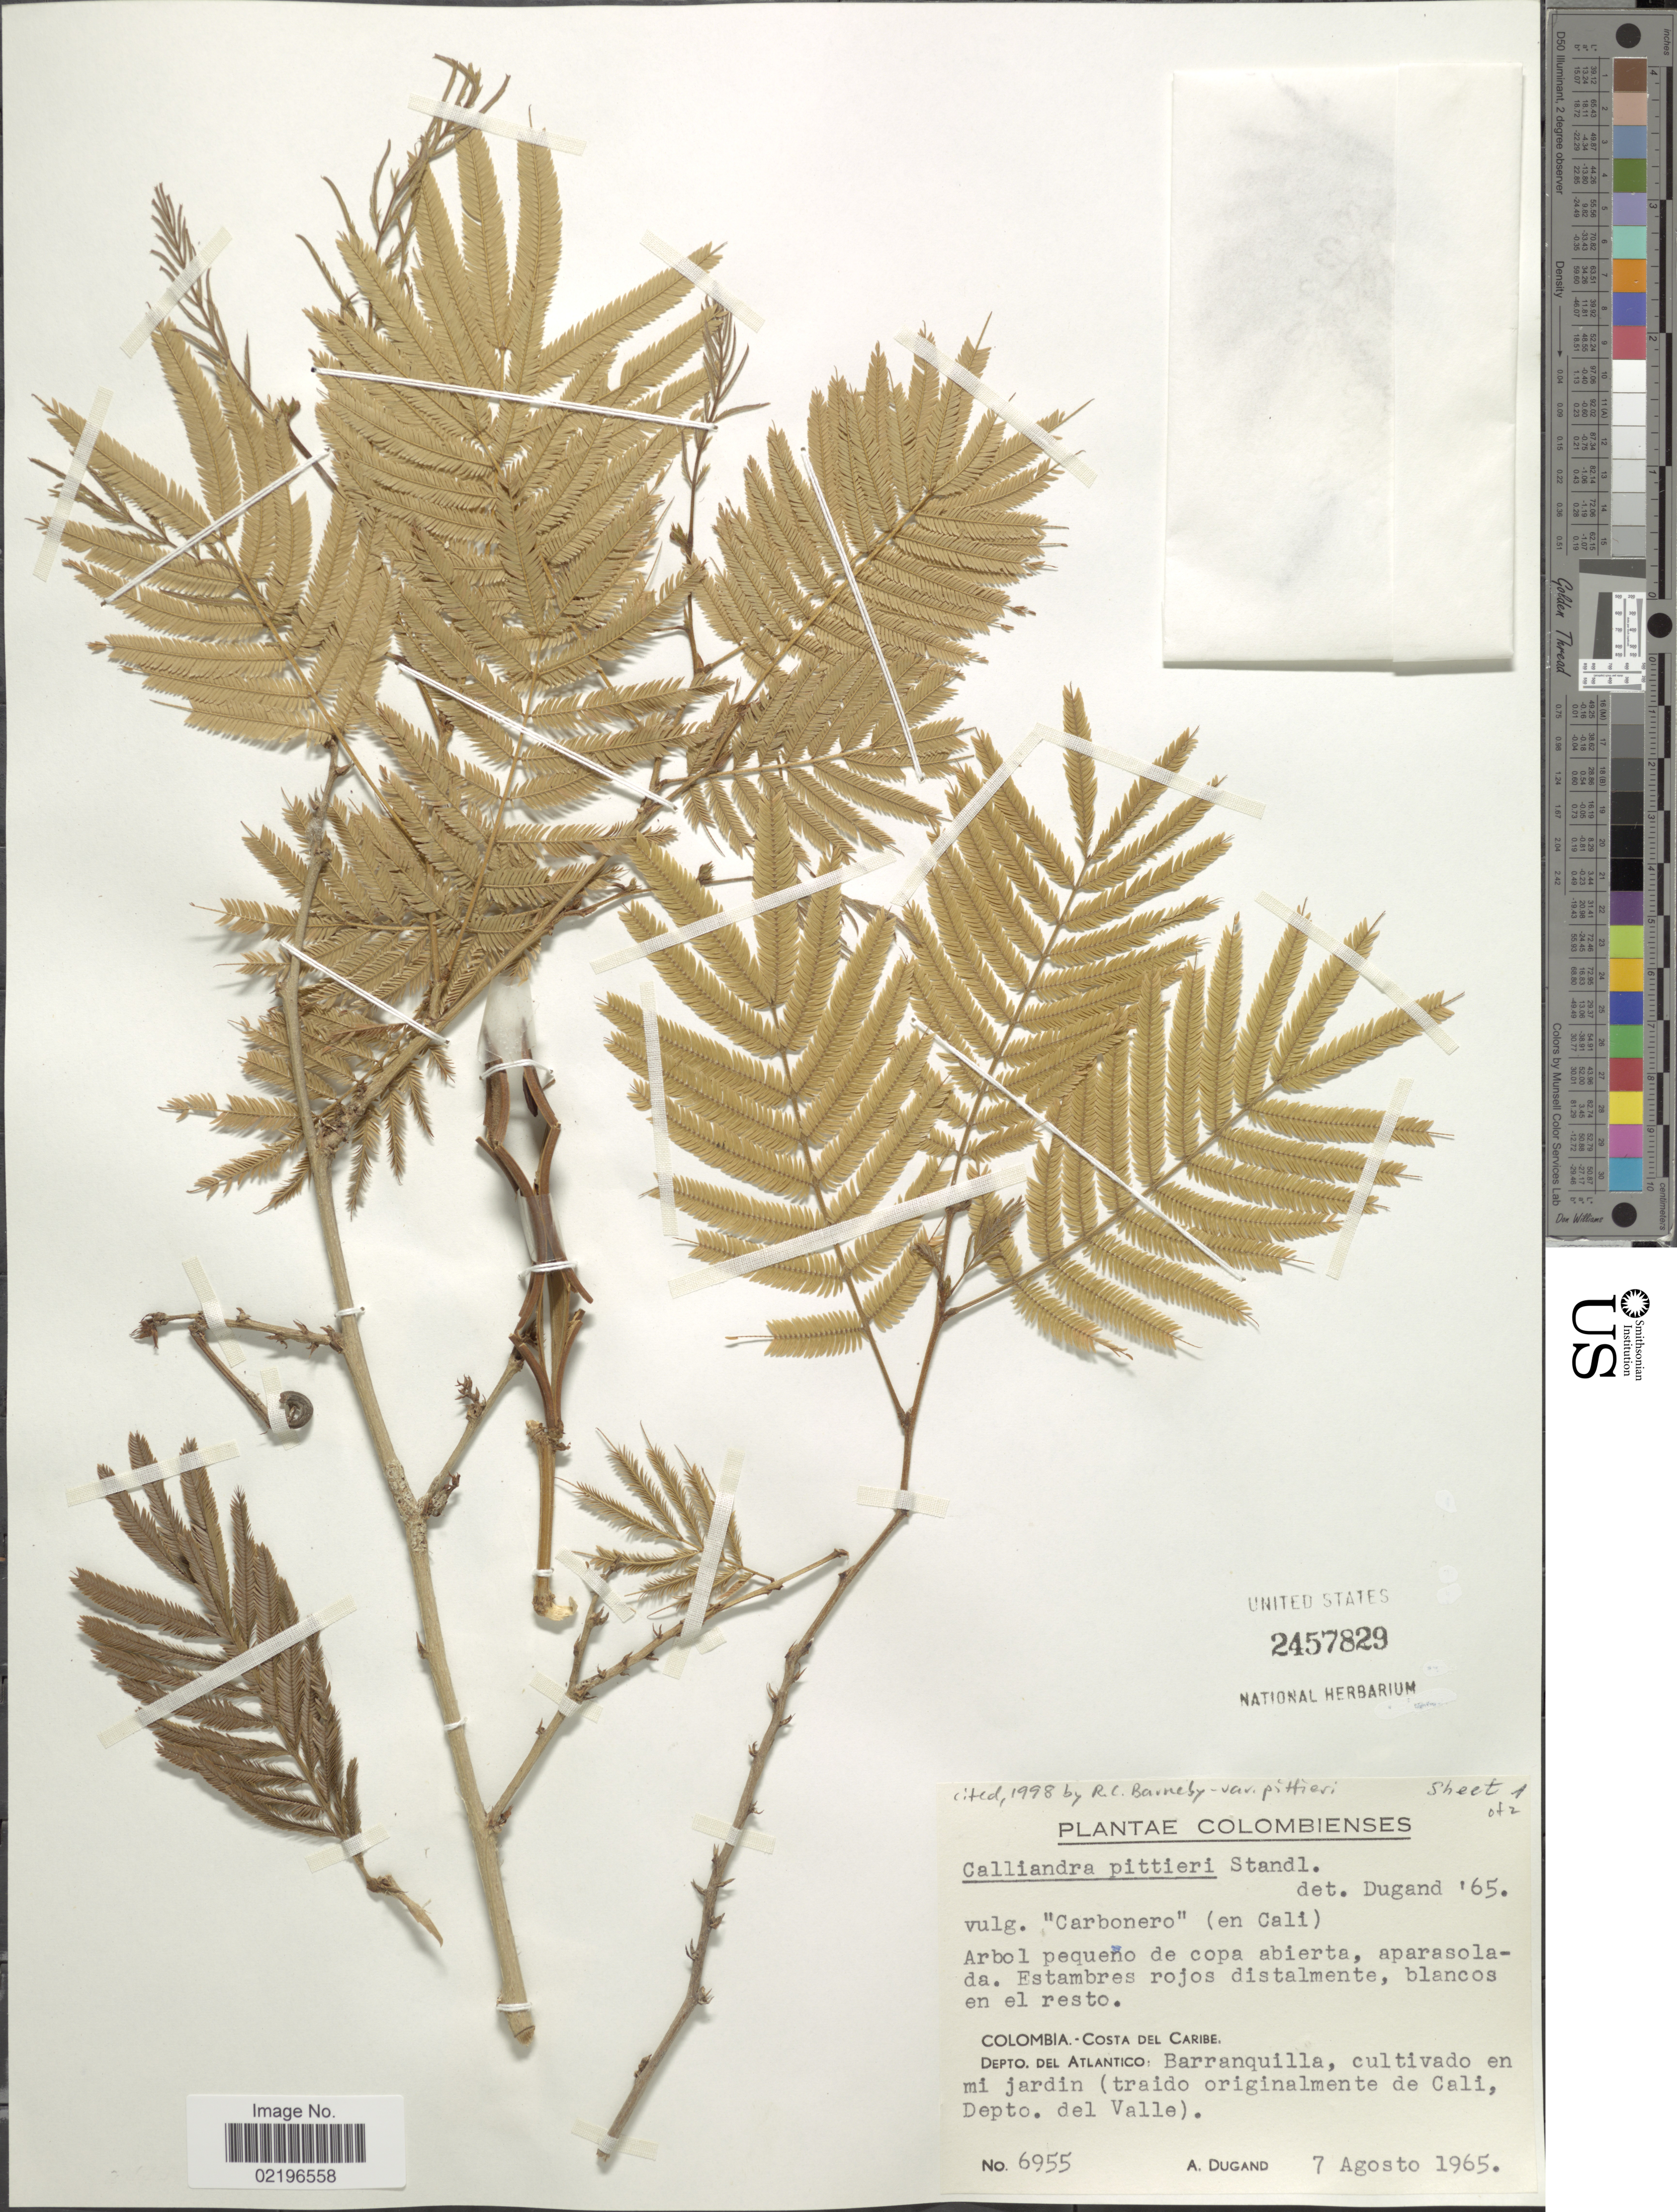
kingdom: Plantae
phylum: Tracheophyta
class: Magnoliopsida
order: Fabales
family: Fabaceae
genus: Calliandra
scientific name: Calliandra pittieri var. pittieri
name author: Standl.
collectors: A. Dugand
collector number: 6955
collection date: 1965-08-07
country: Colombia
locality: Costa del Caribe. Depto. del Atlantico. Barranquilla, cultivado en mi jardin (traido originalmente de Cali, Depto. del Valle)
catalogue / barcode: US 2457829